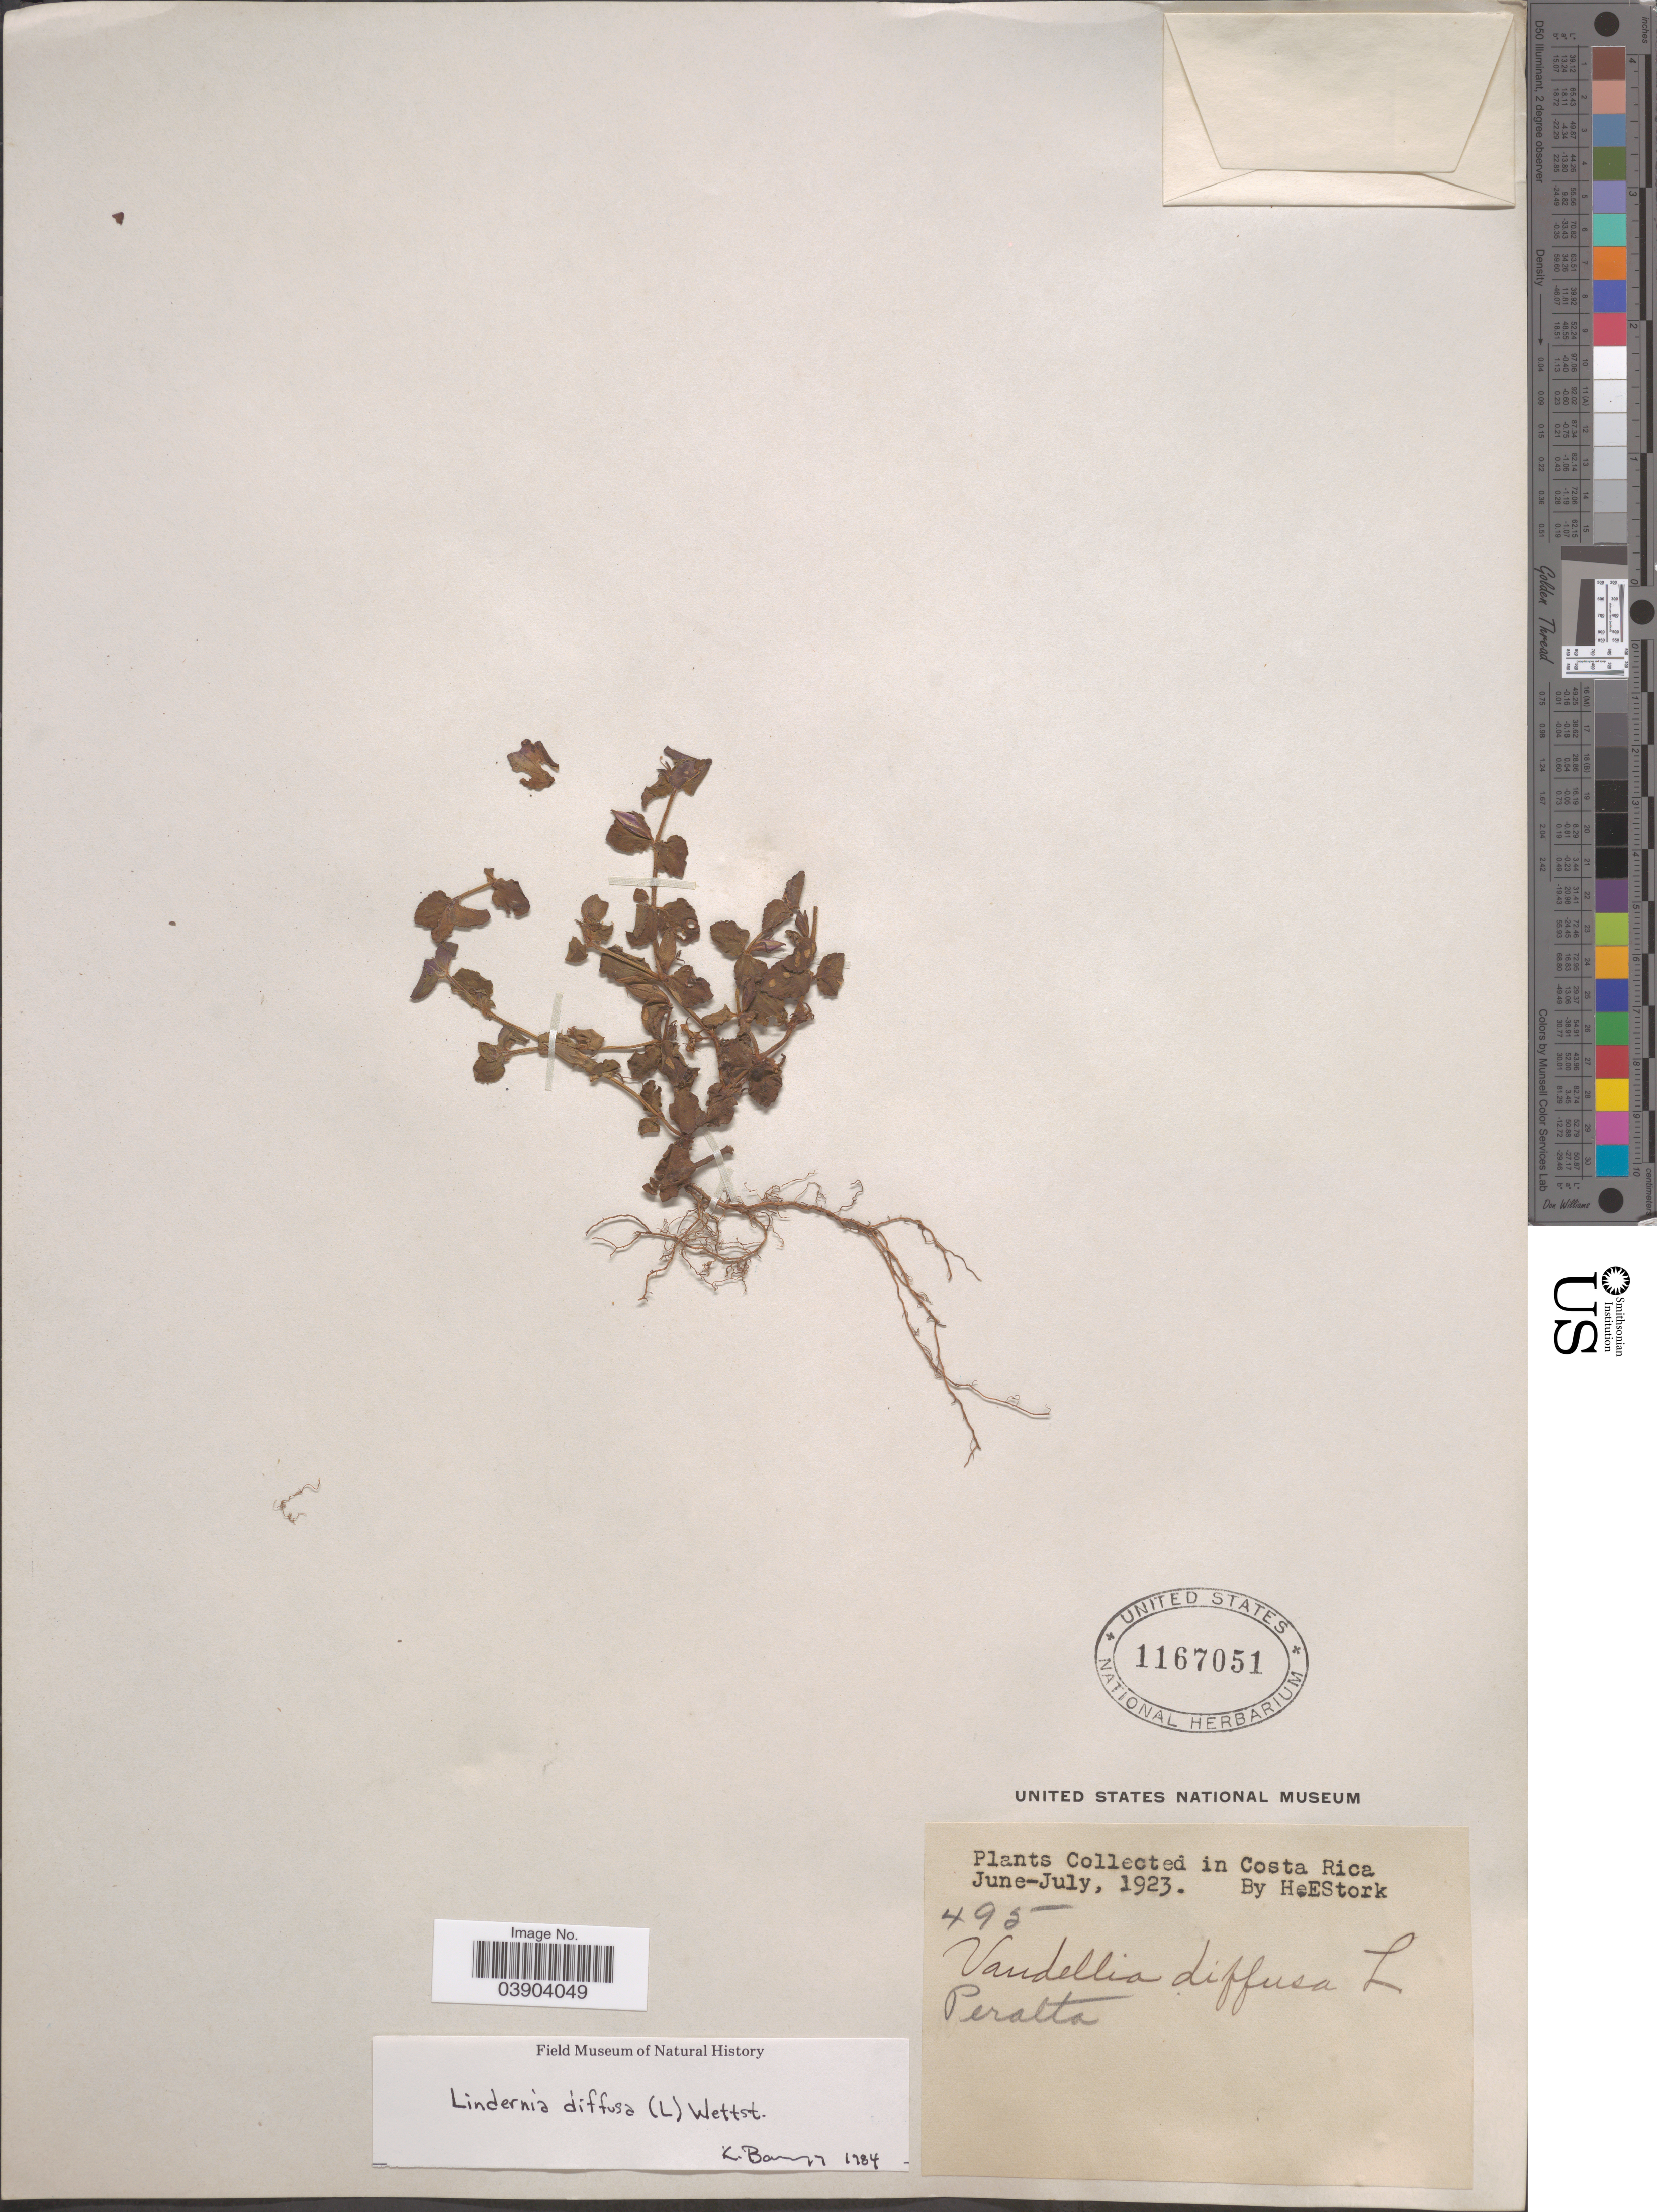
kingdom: Plantae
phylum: Tracheophyta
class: Magnoliopsida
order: Lamiales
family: Linderniaceae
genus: Lindernia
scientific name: Lindernia diffusa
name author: (L.) Wettst.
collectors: H. E. Stork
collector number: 495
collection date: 1923-06/1923-07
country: Costa Rica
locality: Peralta.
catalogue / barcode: US 1167051